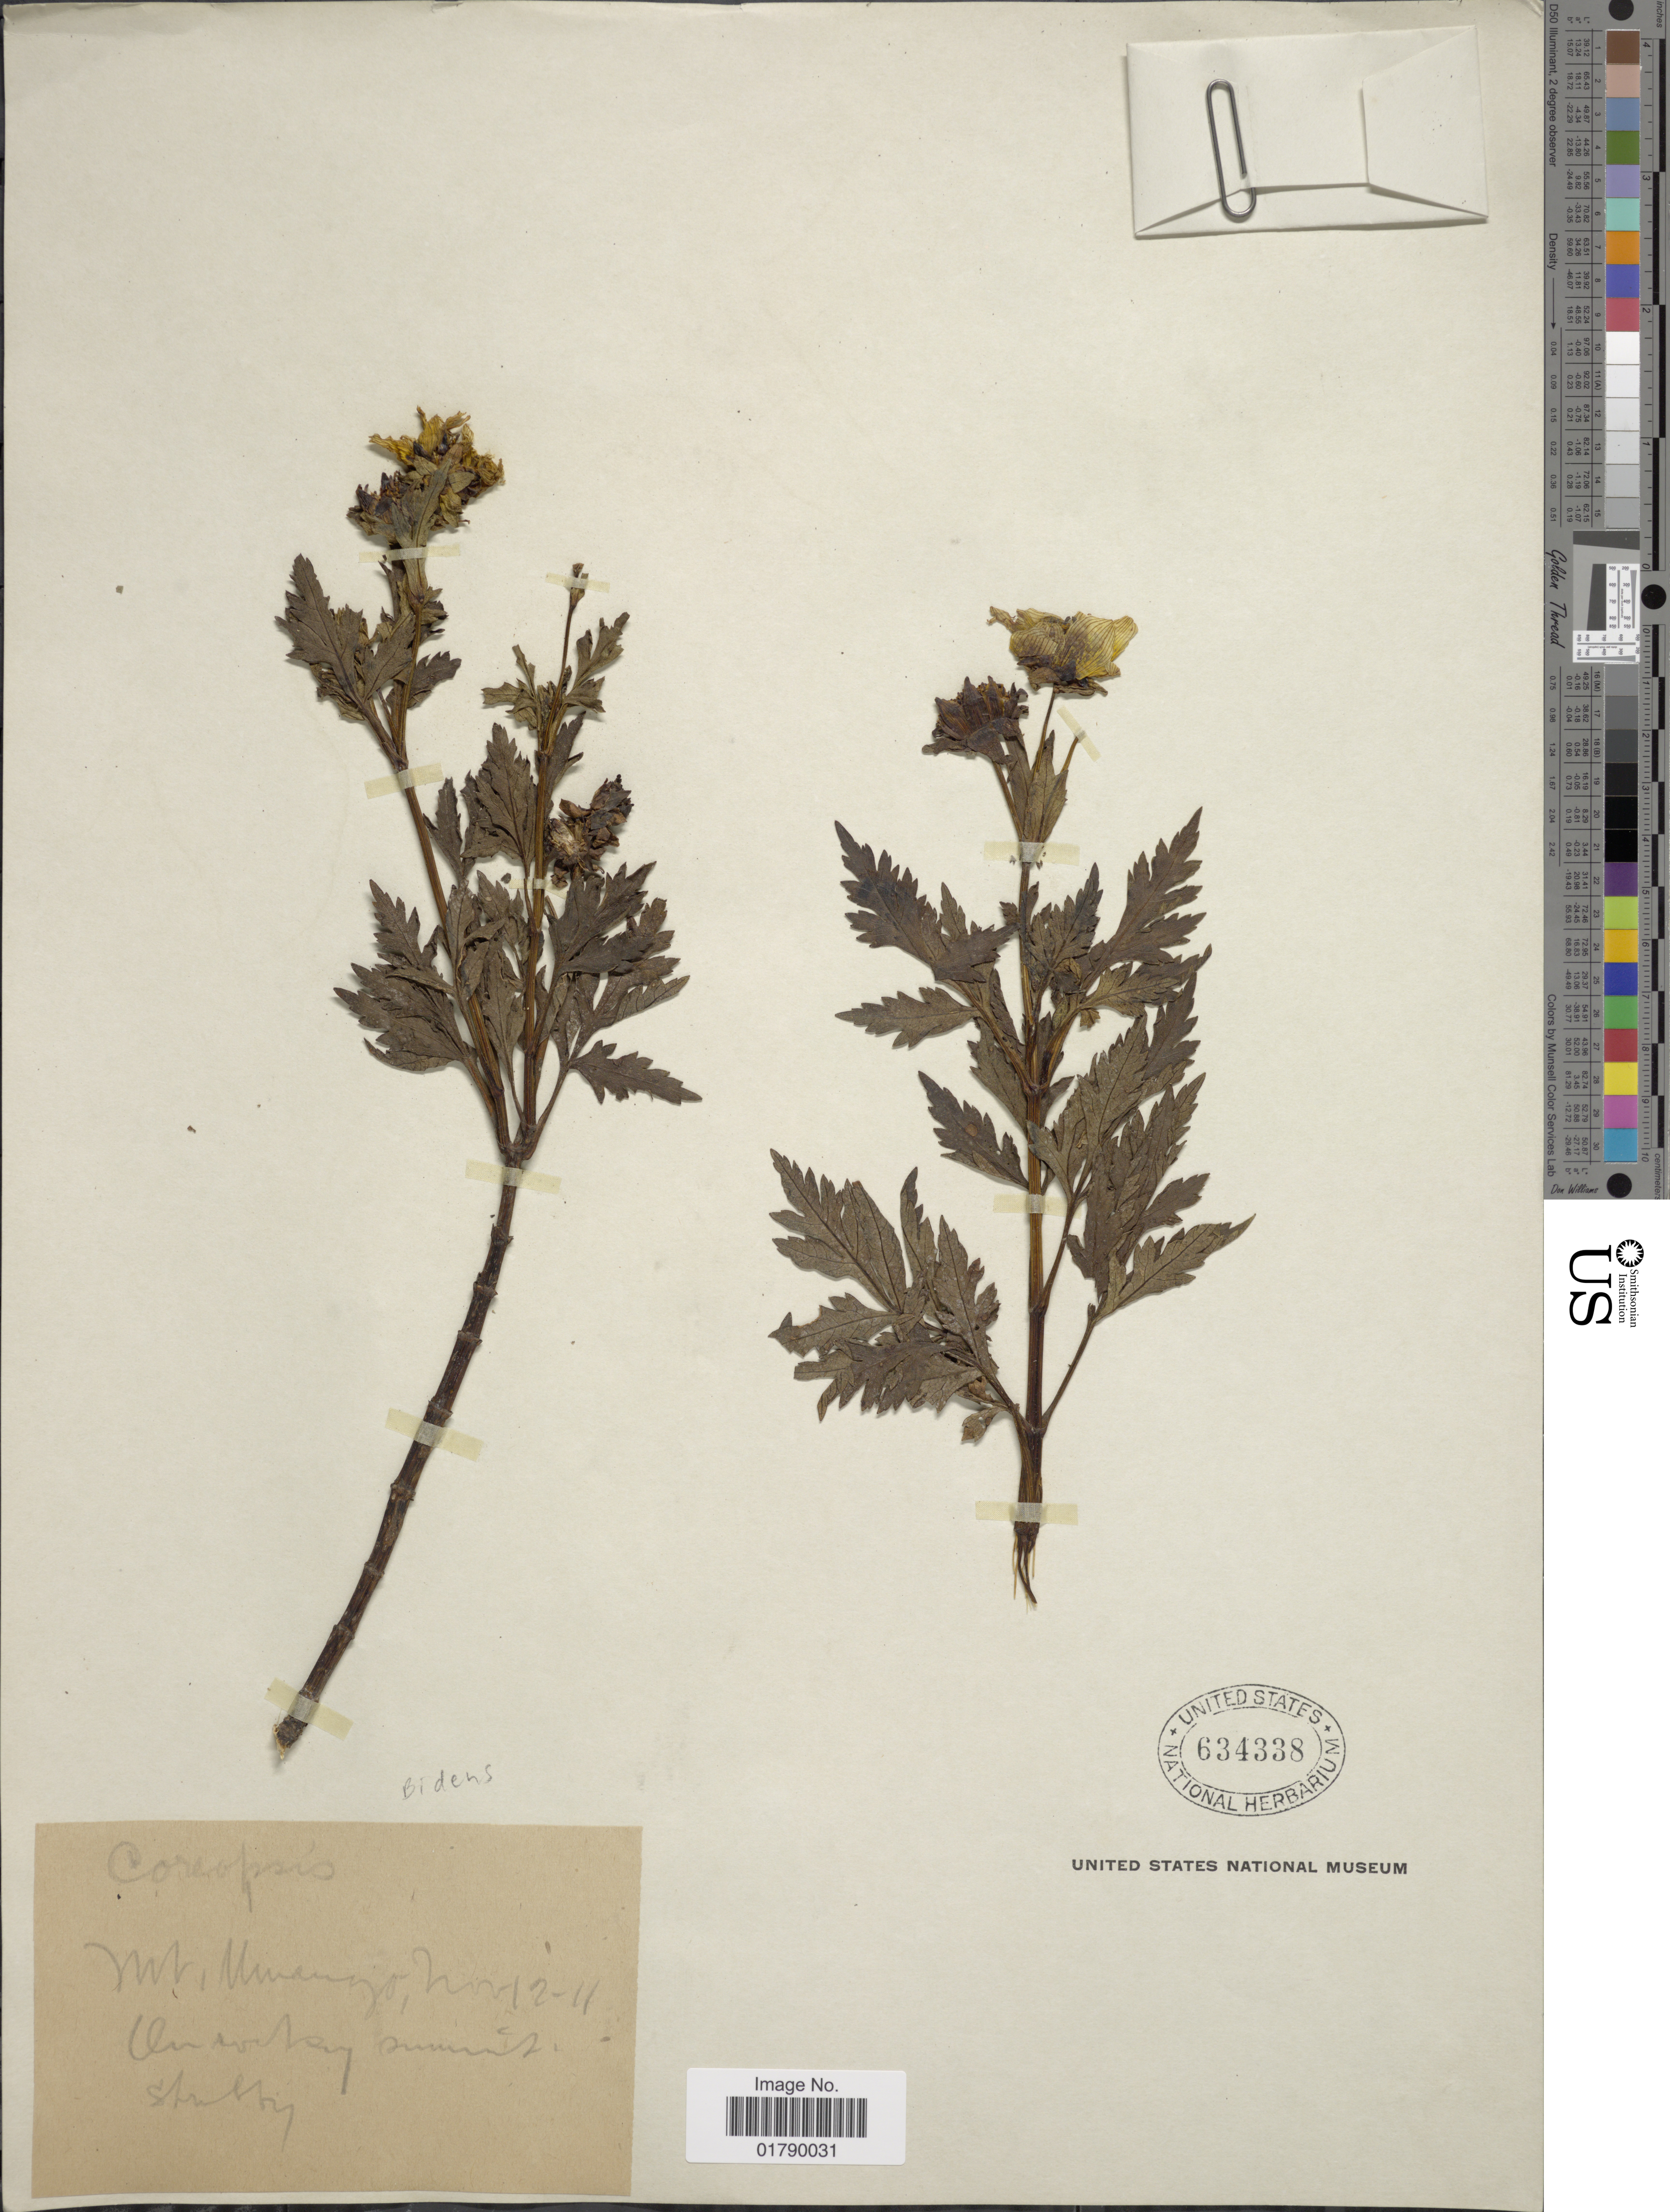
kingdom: Plantae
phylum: Tracheophyta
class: Magnoliopsida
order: Asterales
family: Asteraceae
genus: Bidens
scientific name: Bidens sp.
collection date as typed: Transcribed d/m/y: 12/11/11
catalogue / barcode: US 634338